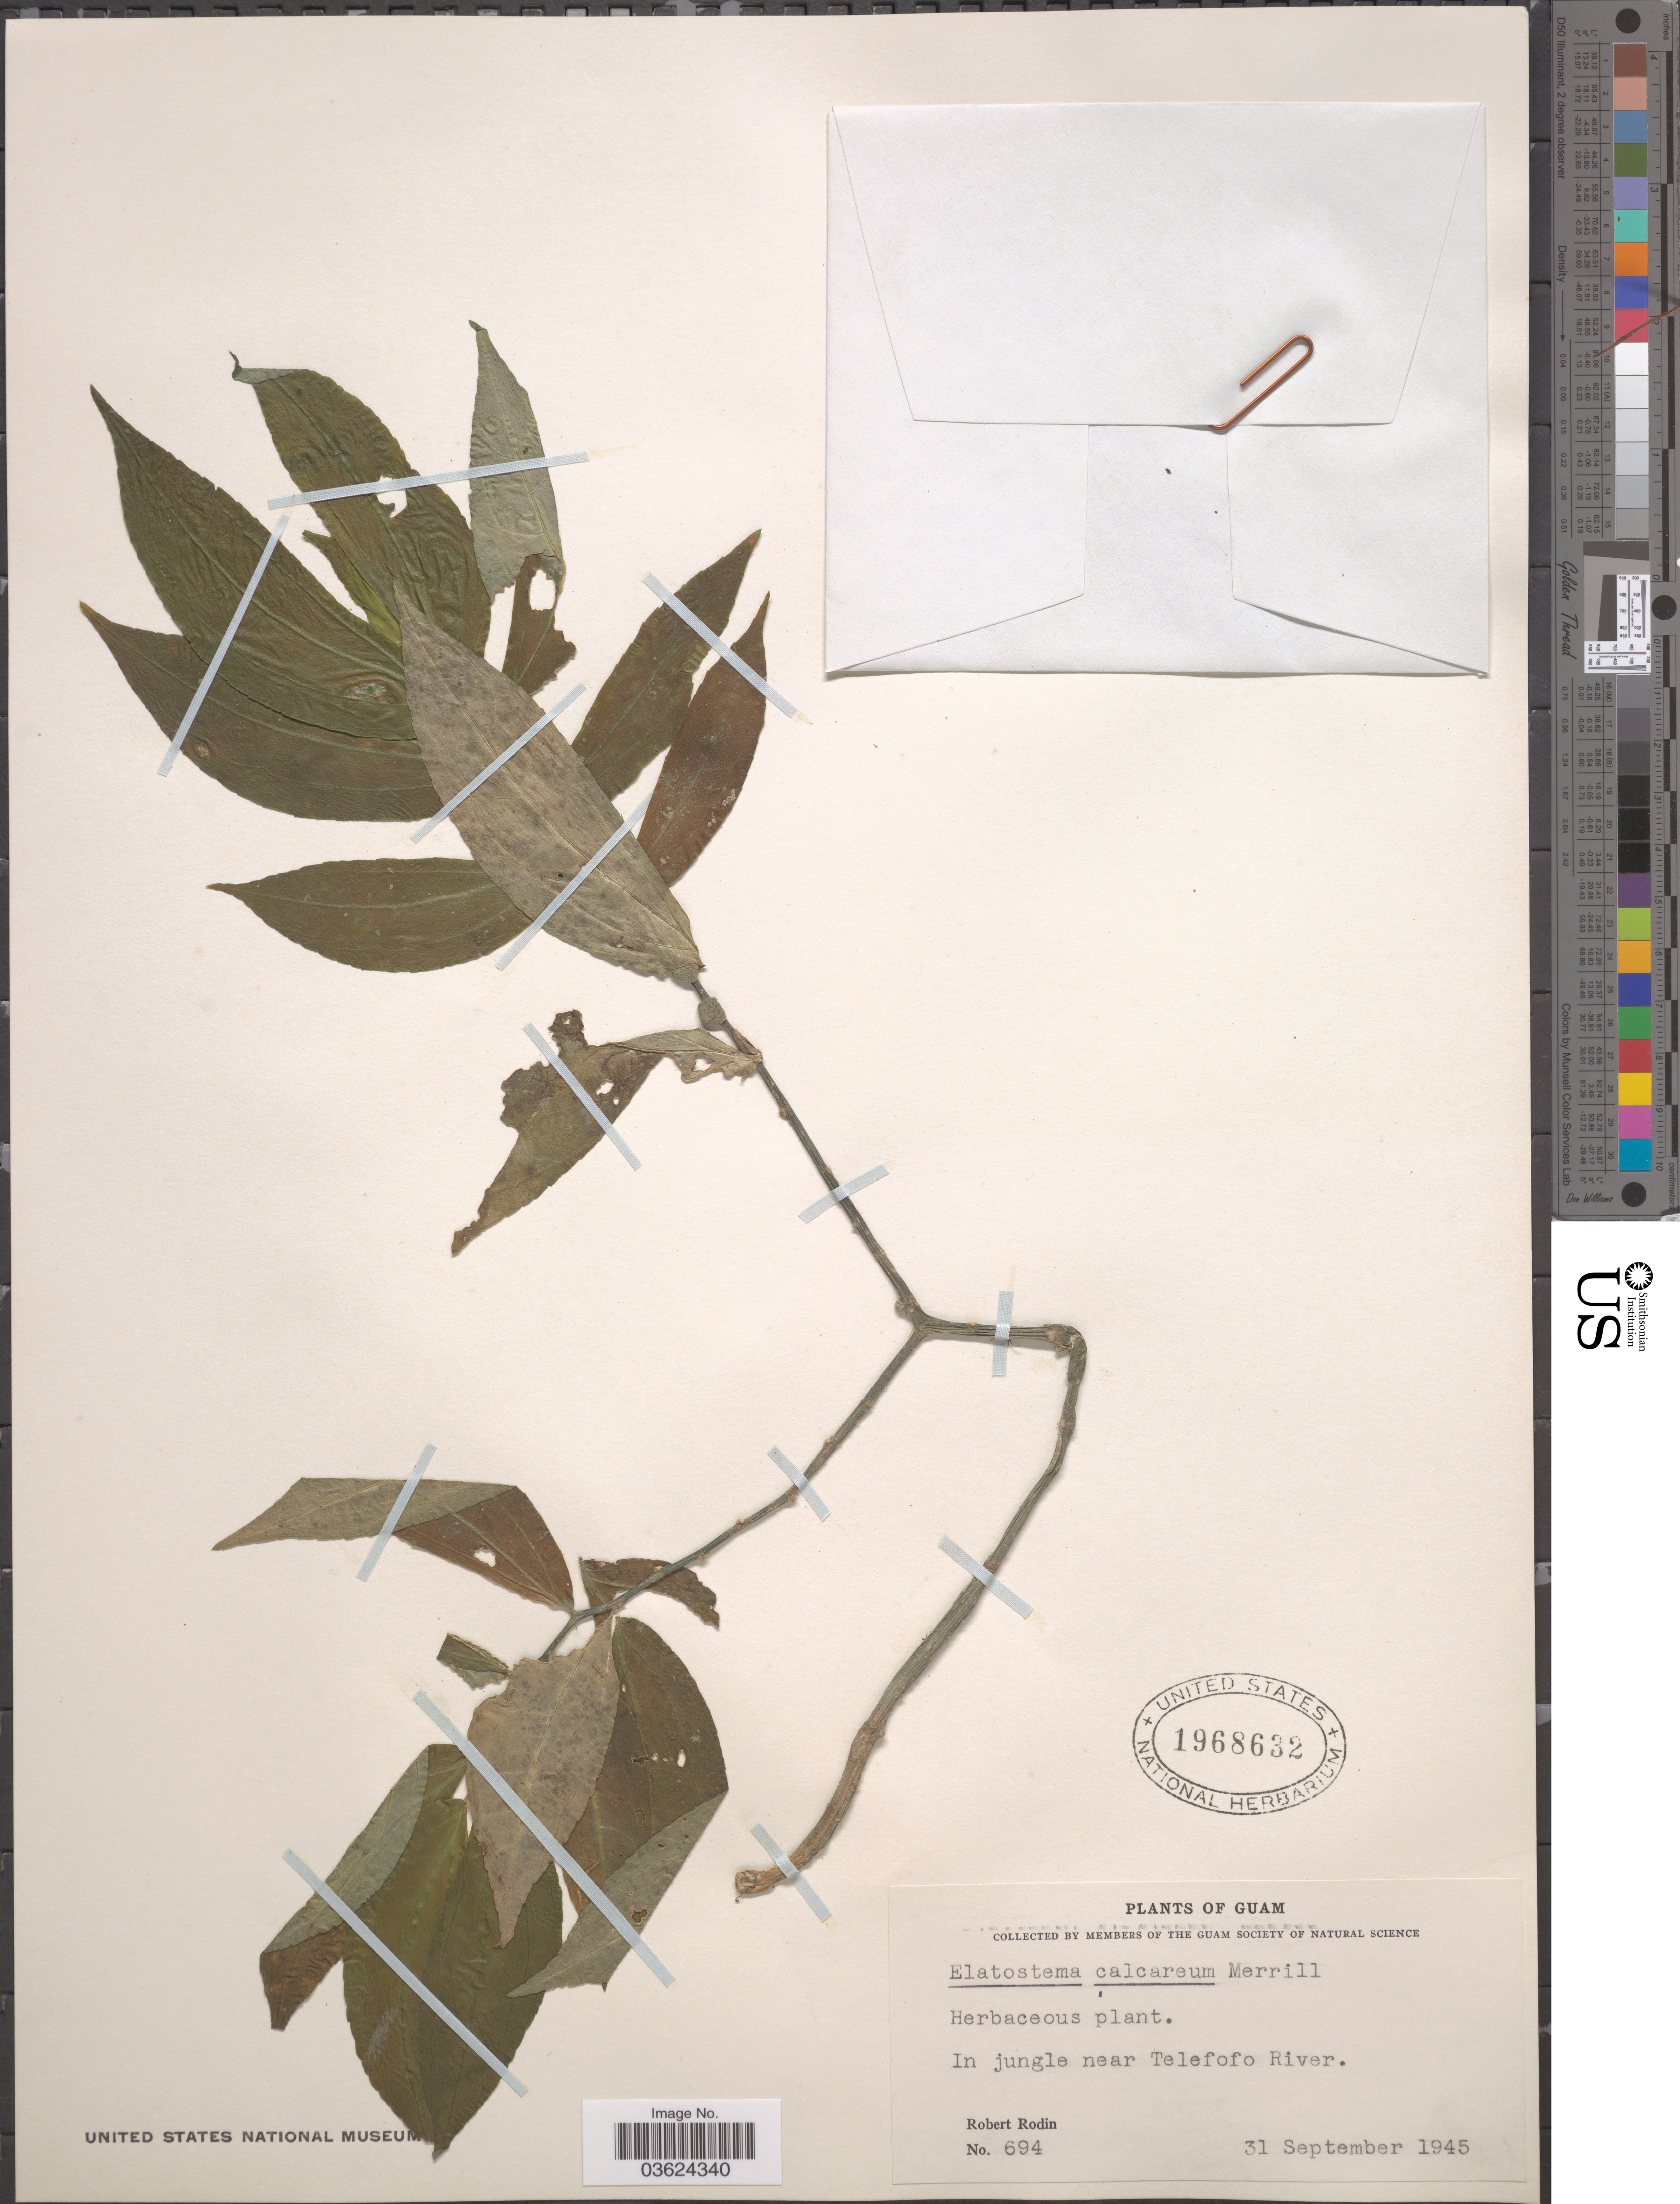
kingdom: Plantae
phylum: Tracheophyta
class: Magnoliopsida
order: Rosales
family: Urticaceae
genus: Elatostema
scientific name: Elatostema calcareum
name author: Merr.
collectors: R. Rodin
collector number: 694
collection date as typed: Transcribed d/m/y: 31/9/1945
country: Guam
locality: In jungle near Telefofo River.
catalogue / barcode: US 1968632